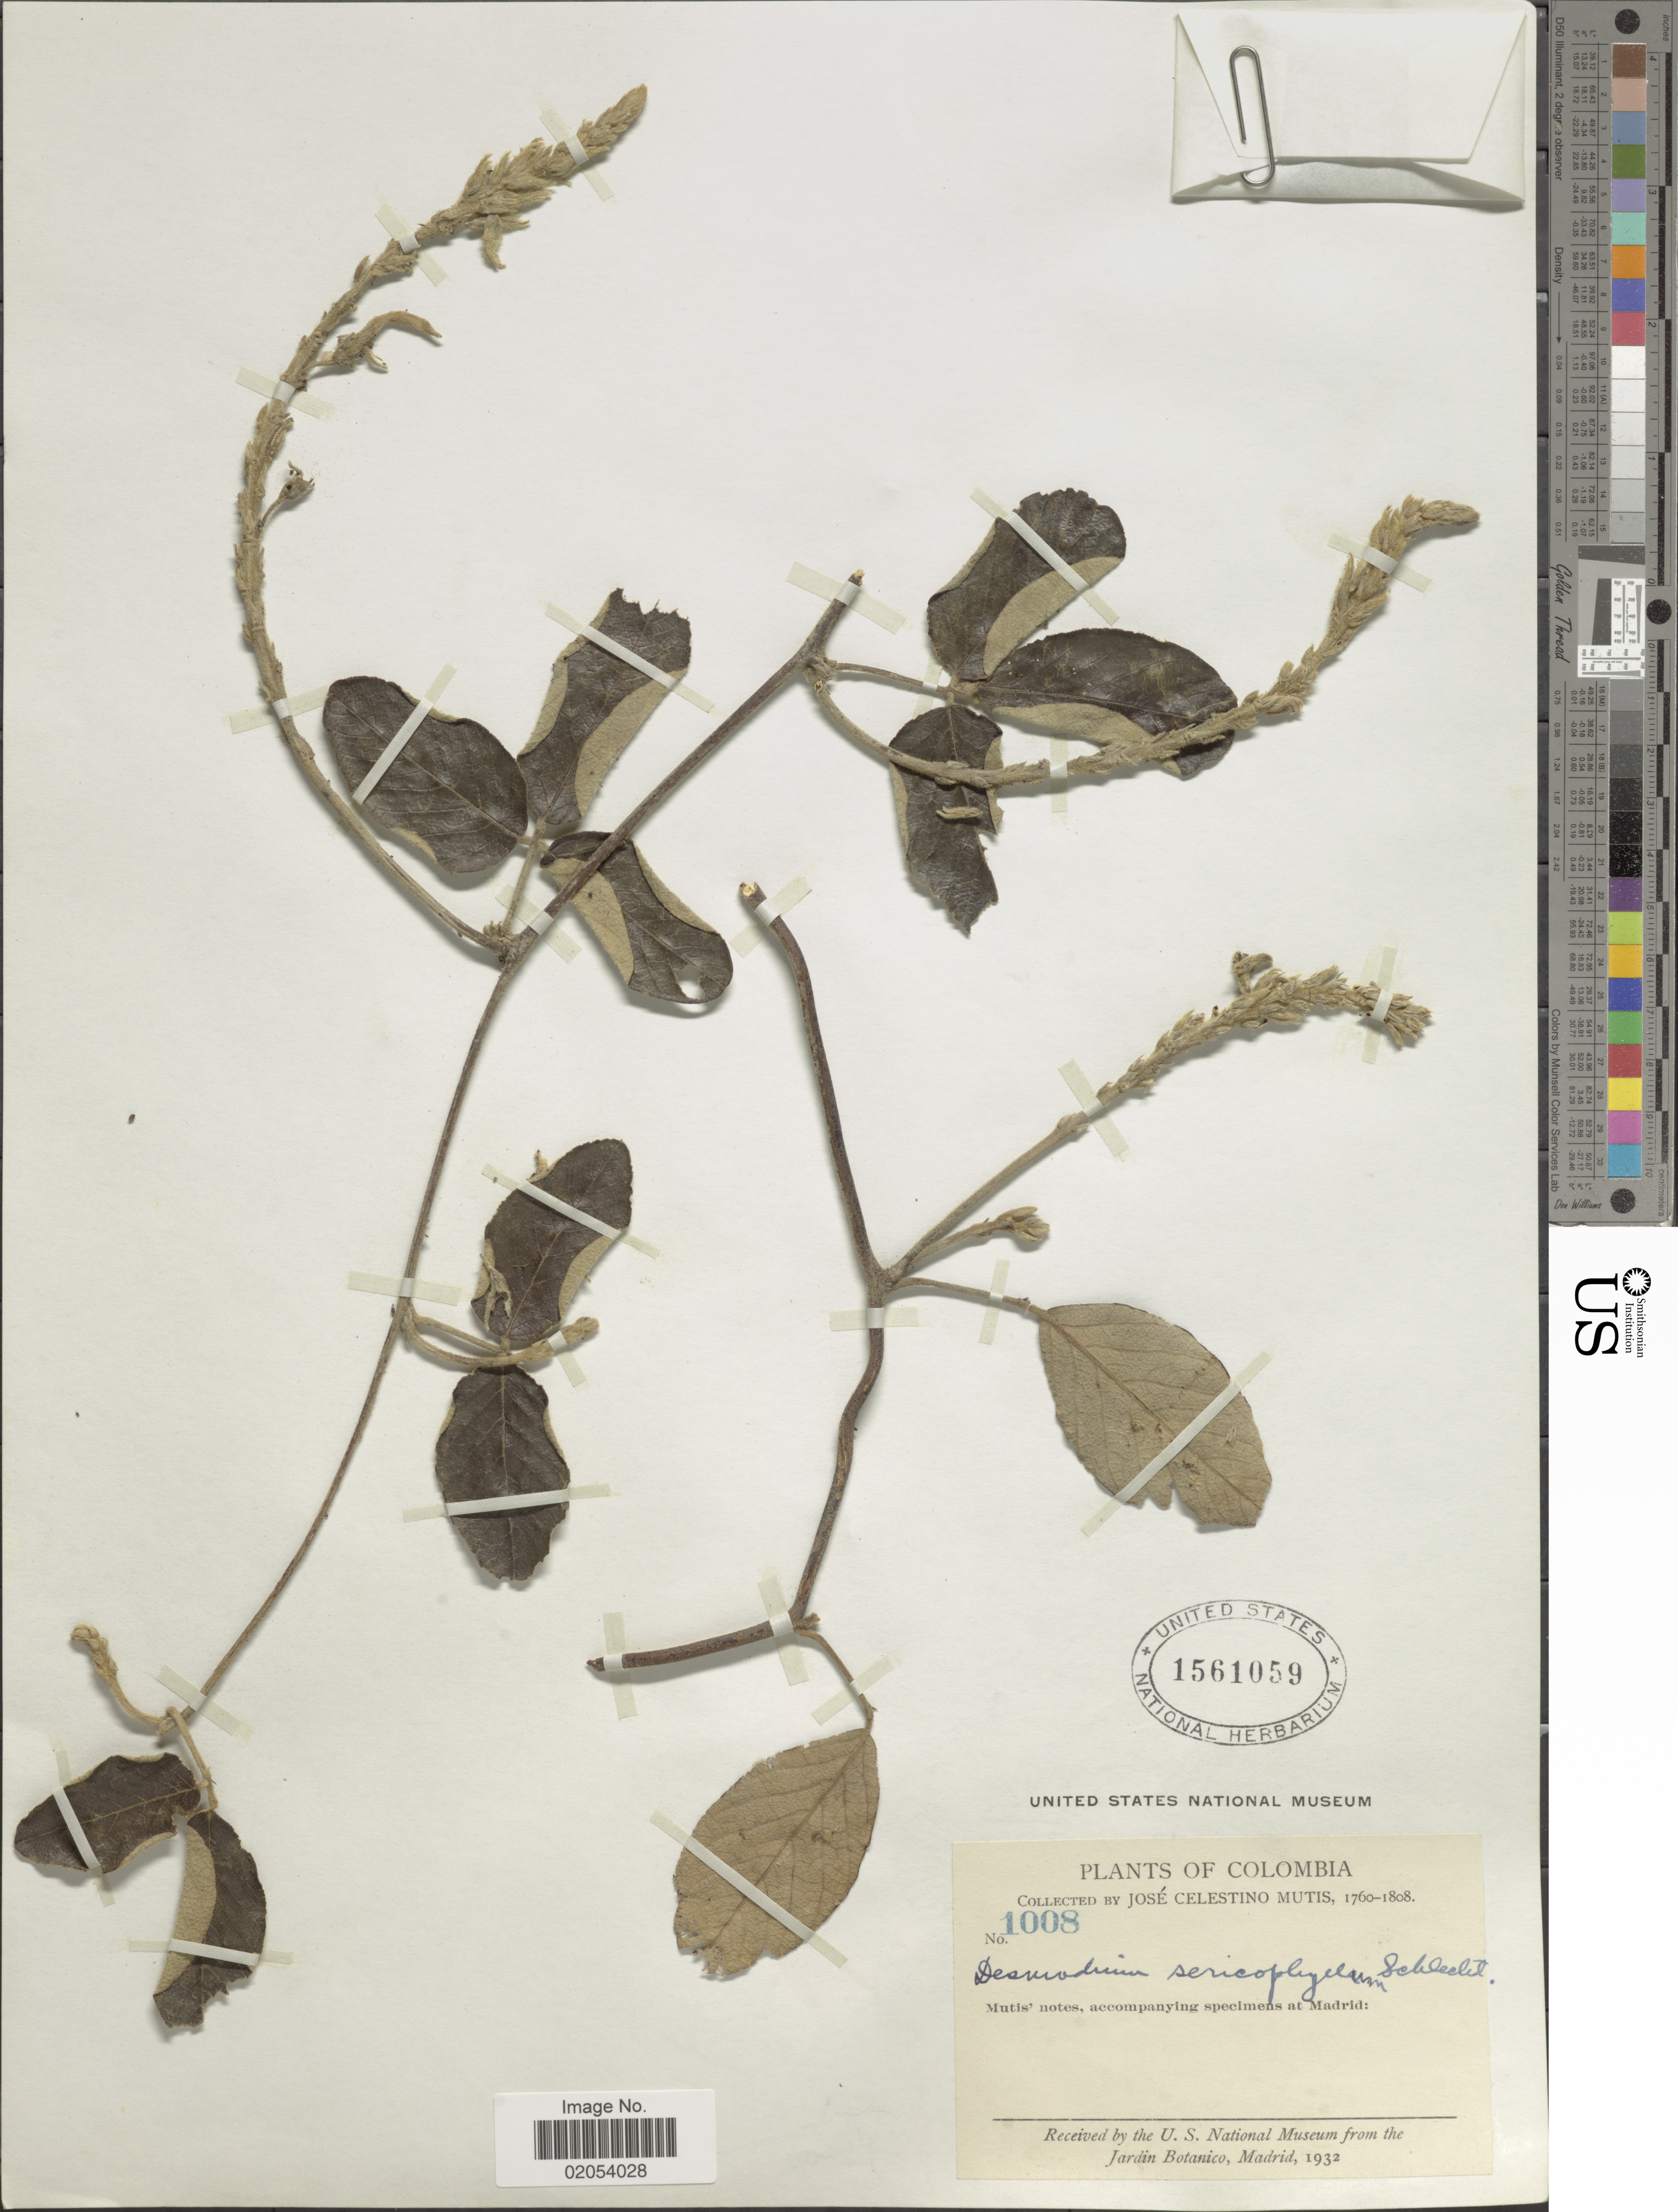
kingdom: Plantae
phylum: Tracheophyta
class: Magnoliopsida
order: Fabales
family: Fabaceae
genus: Desmodium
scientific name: Desmodium sericophyllum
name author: Schltdl.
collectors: J. C. B. Mutis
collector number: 1008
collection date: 1760/1808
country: Colombia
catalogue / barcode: US 1561059